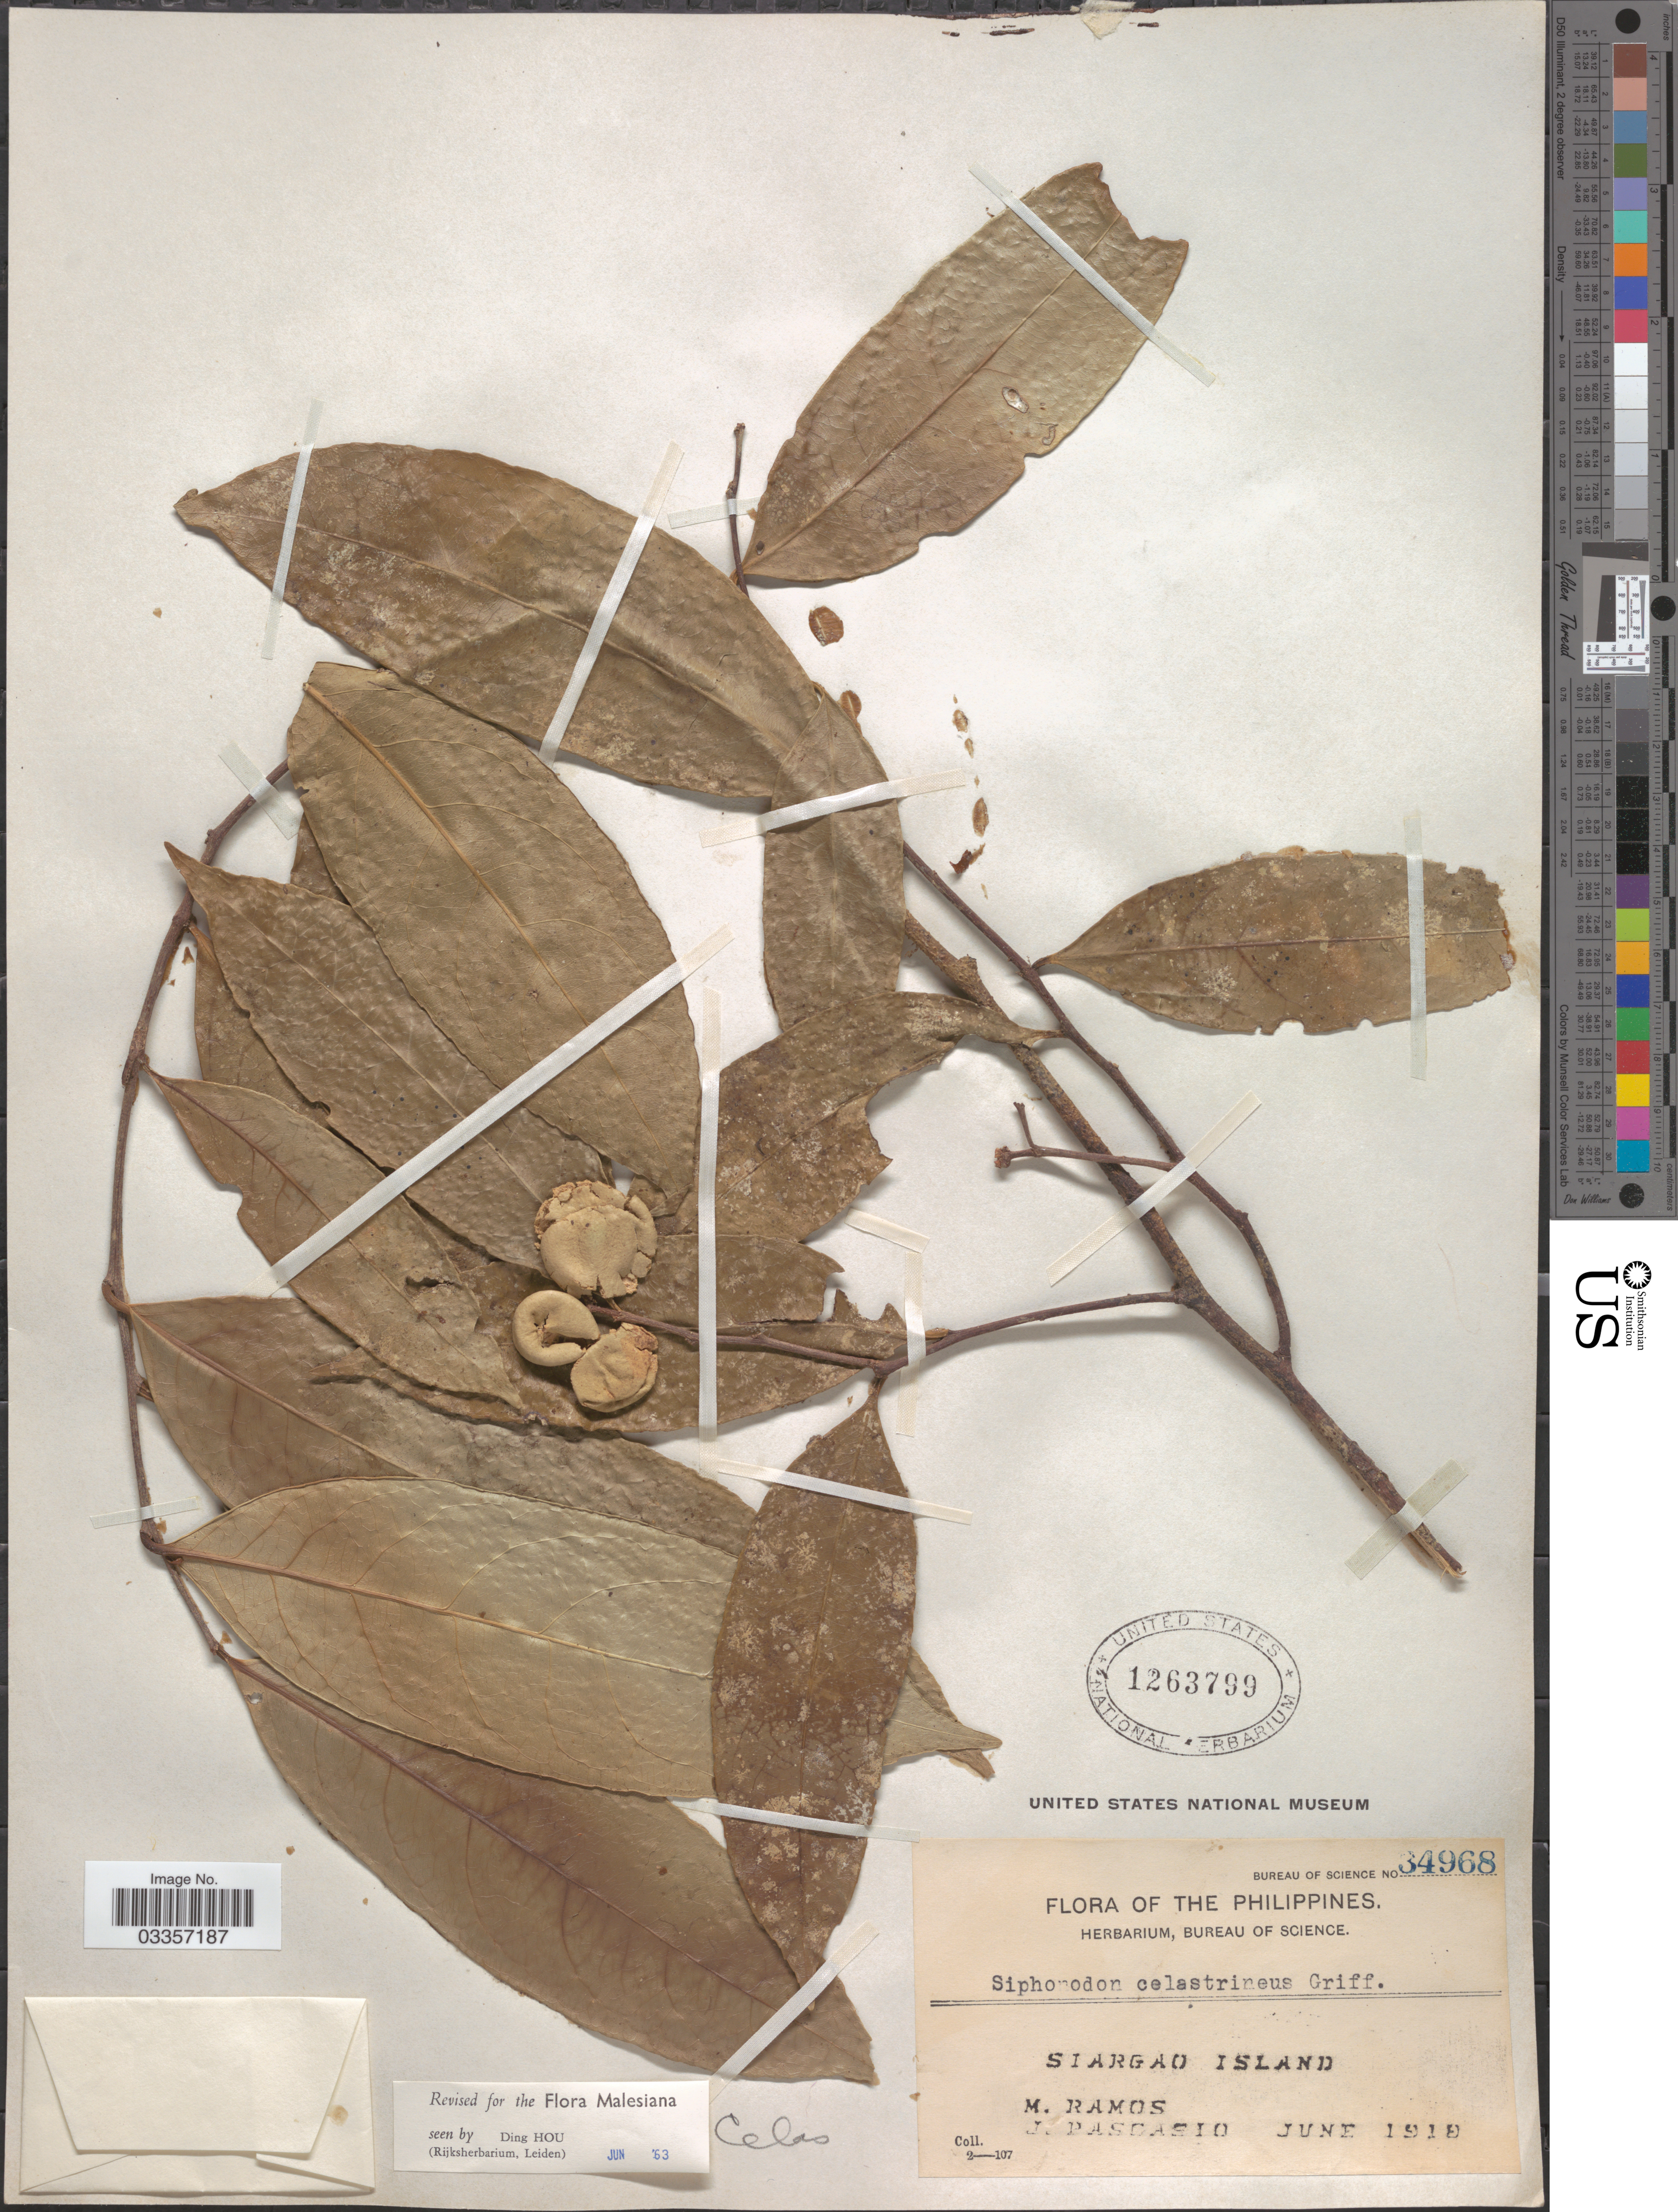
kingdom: Plantae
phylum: Tracheophyta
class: Magnoliopsida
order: Celastrales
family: Celastraceae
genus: Siphonodon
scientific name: Siphonodon celastrineus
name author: Griff.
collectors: M. Ramos & J. Pascasio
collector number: Bureau of Science 34968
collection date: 1918-06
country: Philippines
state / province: Caraga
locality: Siargo Island.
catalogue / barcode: US 1263799